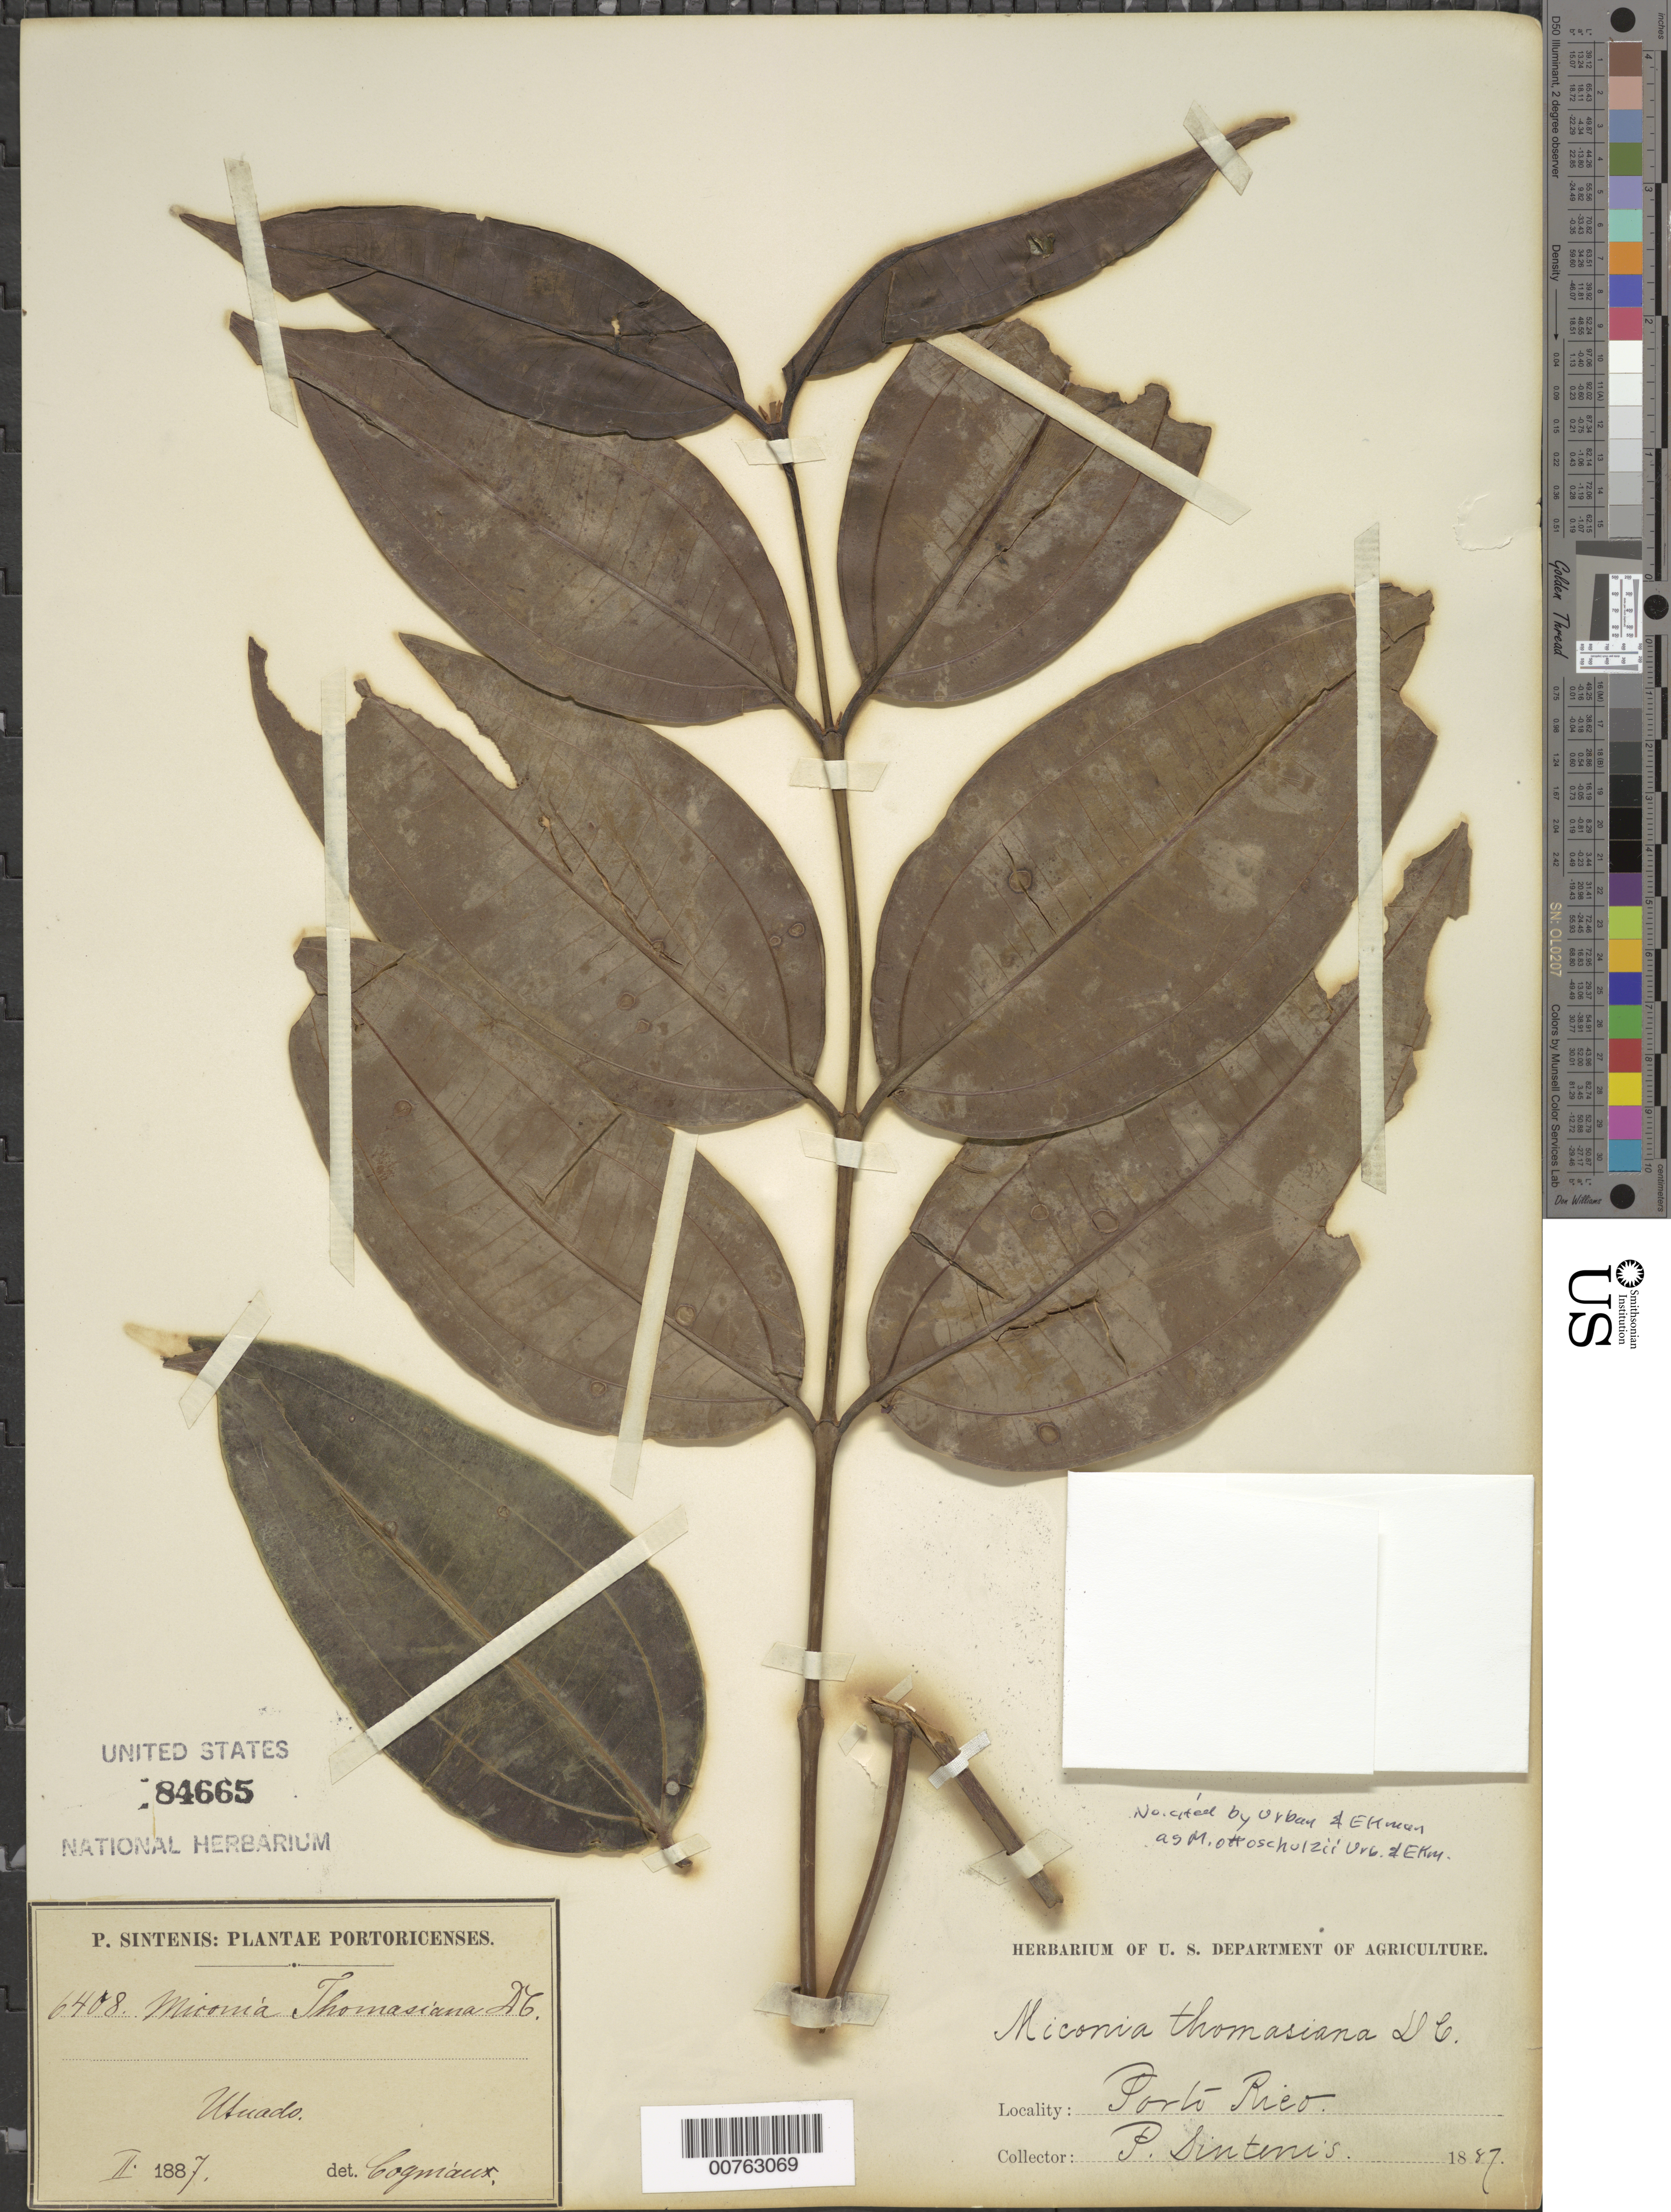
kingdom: Plantae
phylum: Tracheophyta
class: Magnoliopsida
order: Myrtales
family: Melastomataceae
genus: Miconia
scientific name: Miconia thomasiana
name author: DC.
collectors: P. Sintenis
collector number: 6408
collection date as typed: Feb 1887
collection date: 1887-02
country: Puerto Rico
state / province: Utuado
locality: Utuado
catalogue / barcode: US 84665